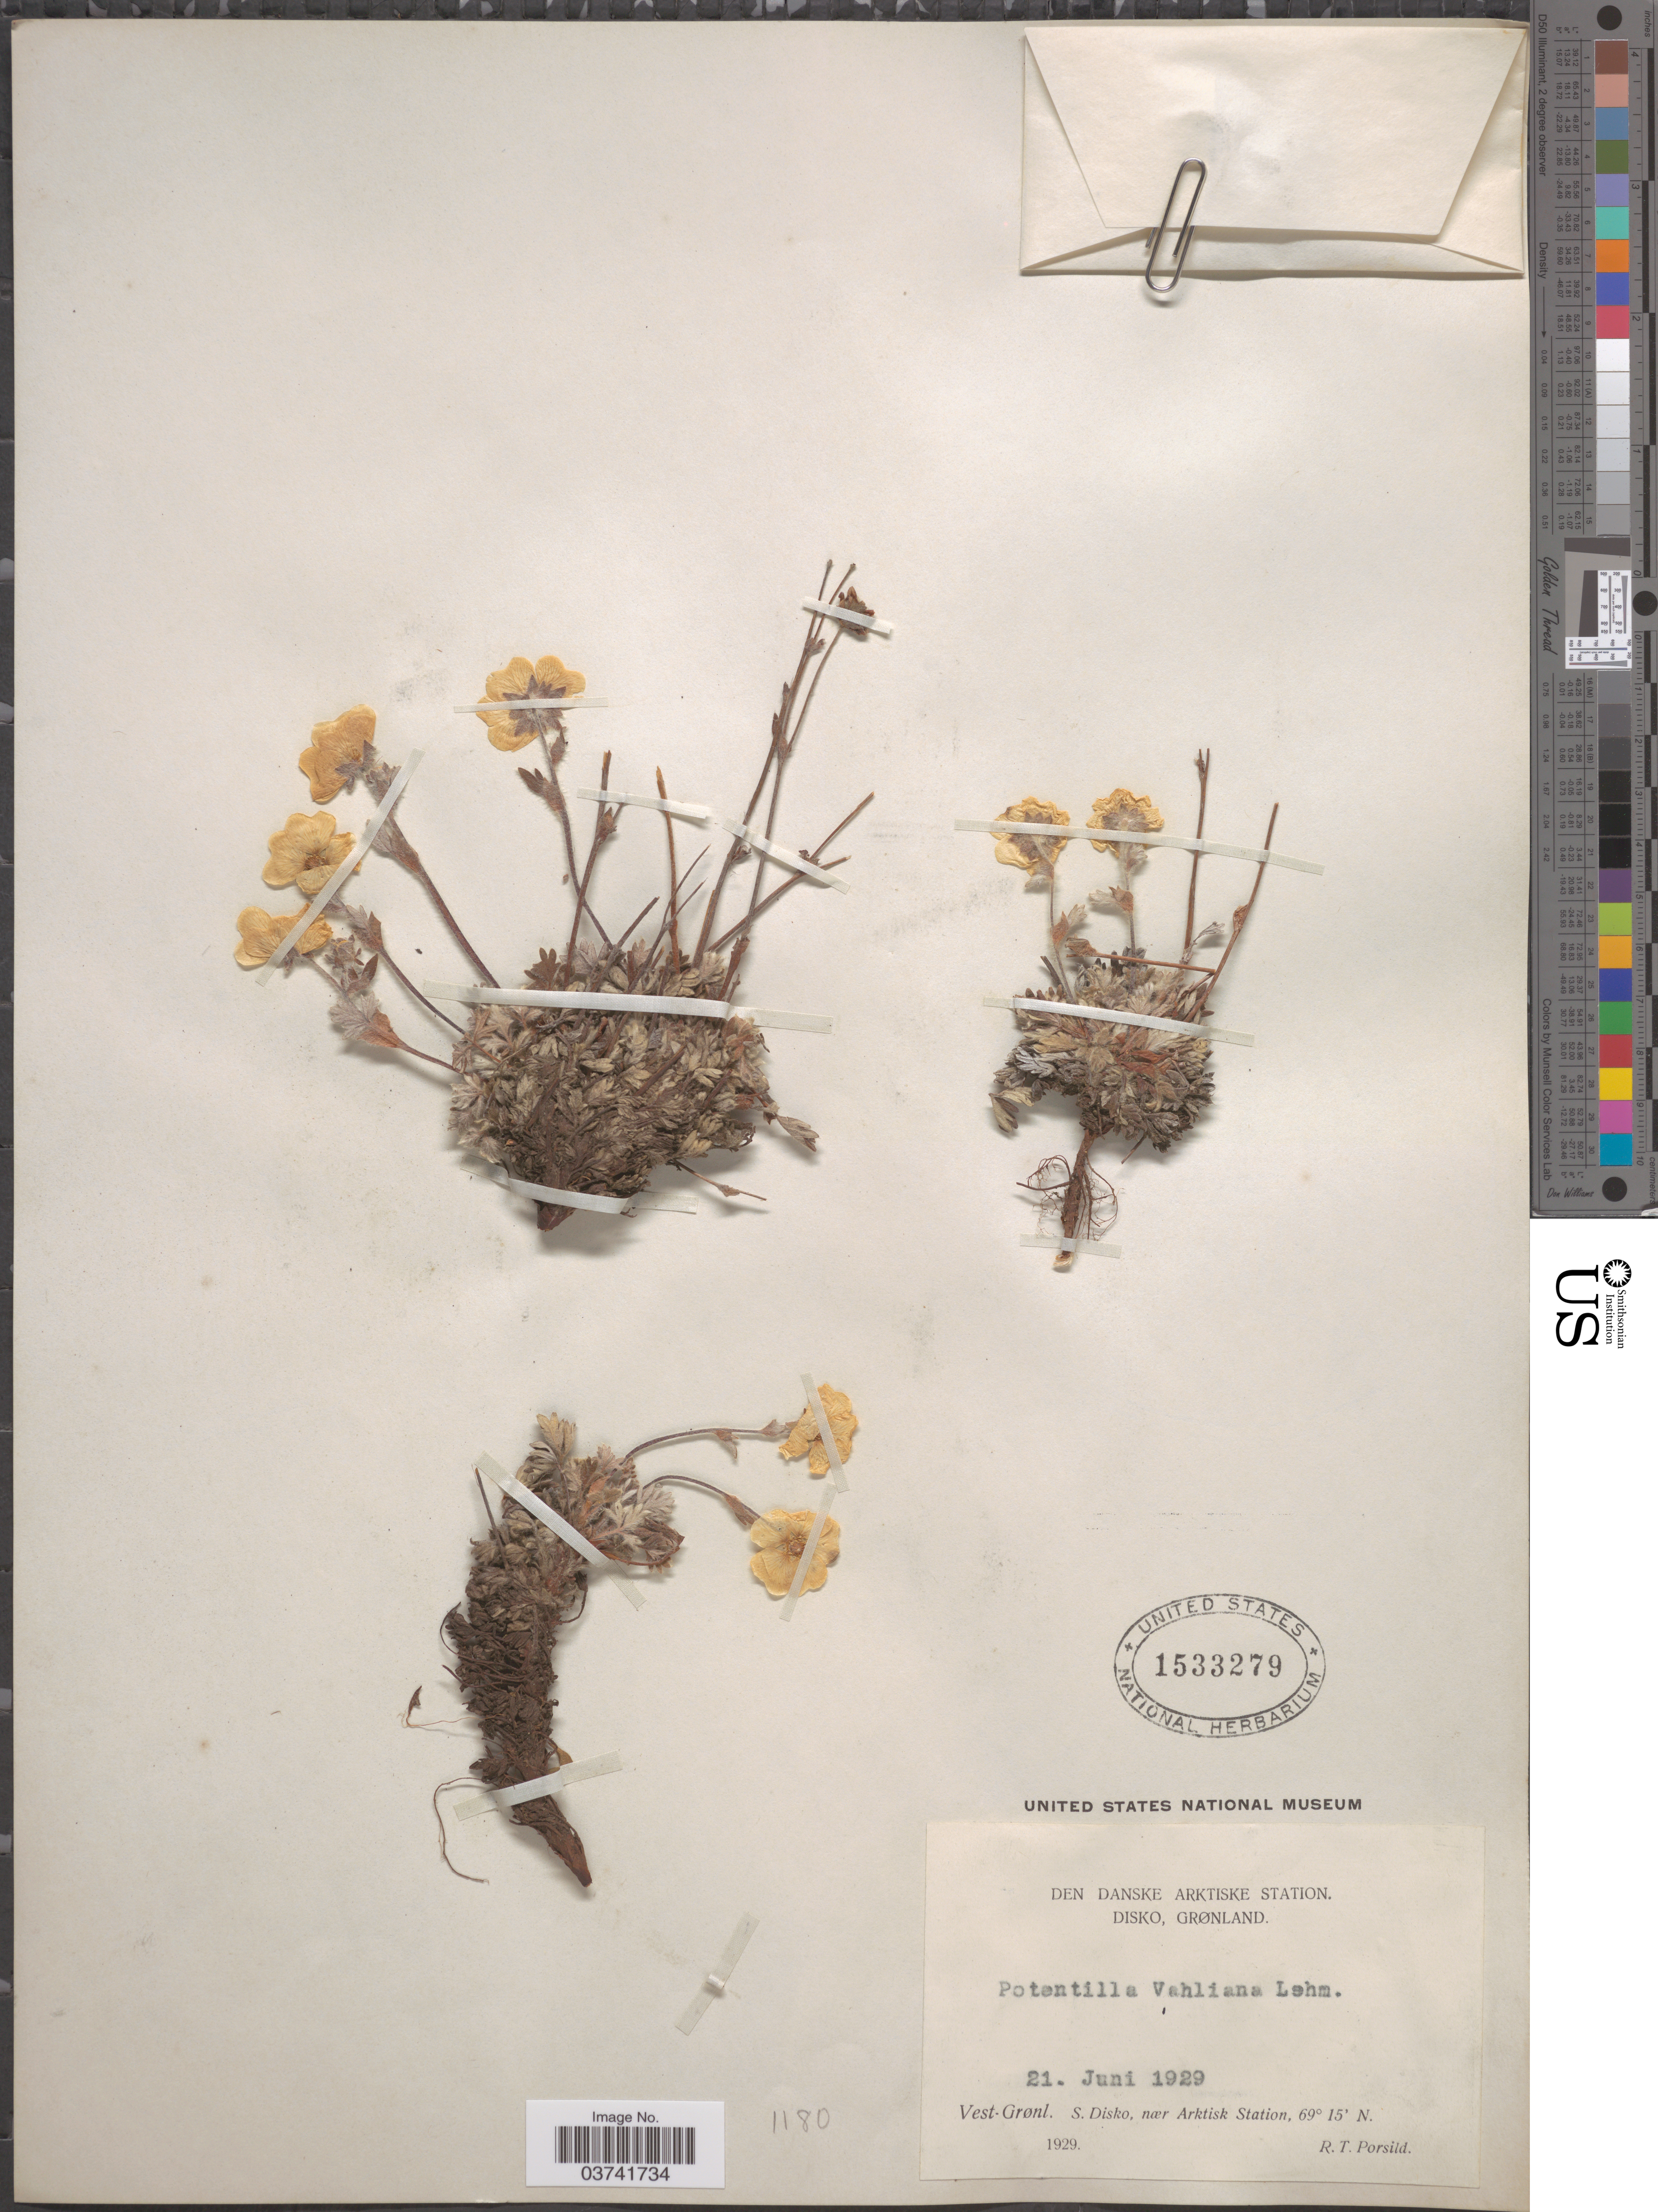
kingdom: Plantae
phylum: Tracheophyta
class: Magnoliopsida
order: Rosales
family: Rosaceae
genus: Potentilla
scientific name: Potentilla vahliana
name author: Lehm.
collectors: R. T. Porsild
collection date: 1929-06-21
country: Greenland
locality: Den Danske Arktiske Station. Disko, Grønland. Vest-Grønl. S. Disko, nær Arktisk Station.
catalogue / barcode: US 1533279